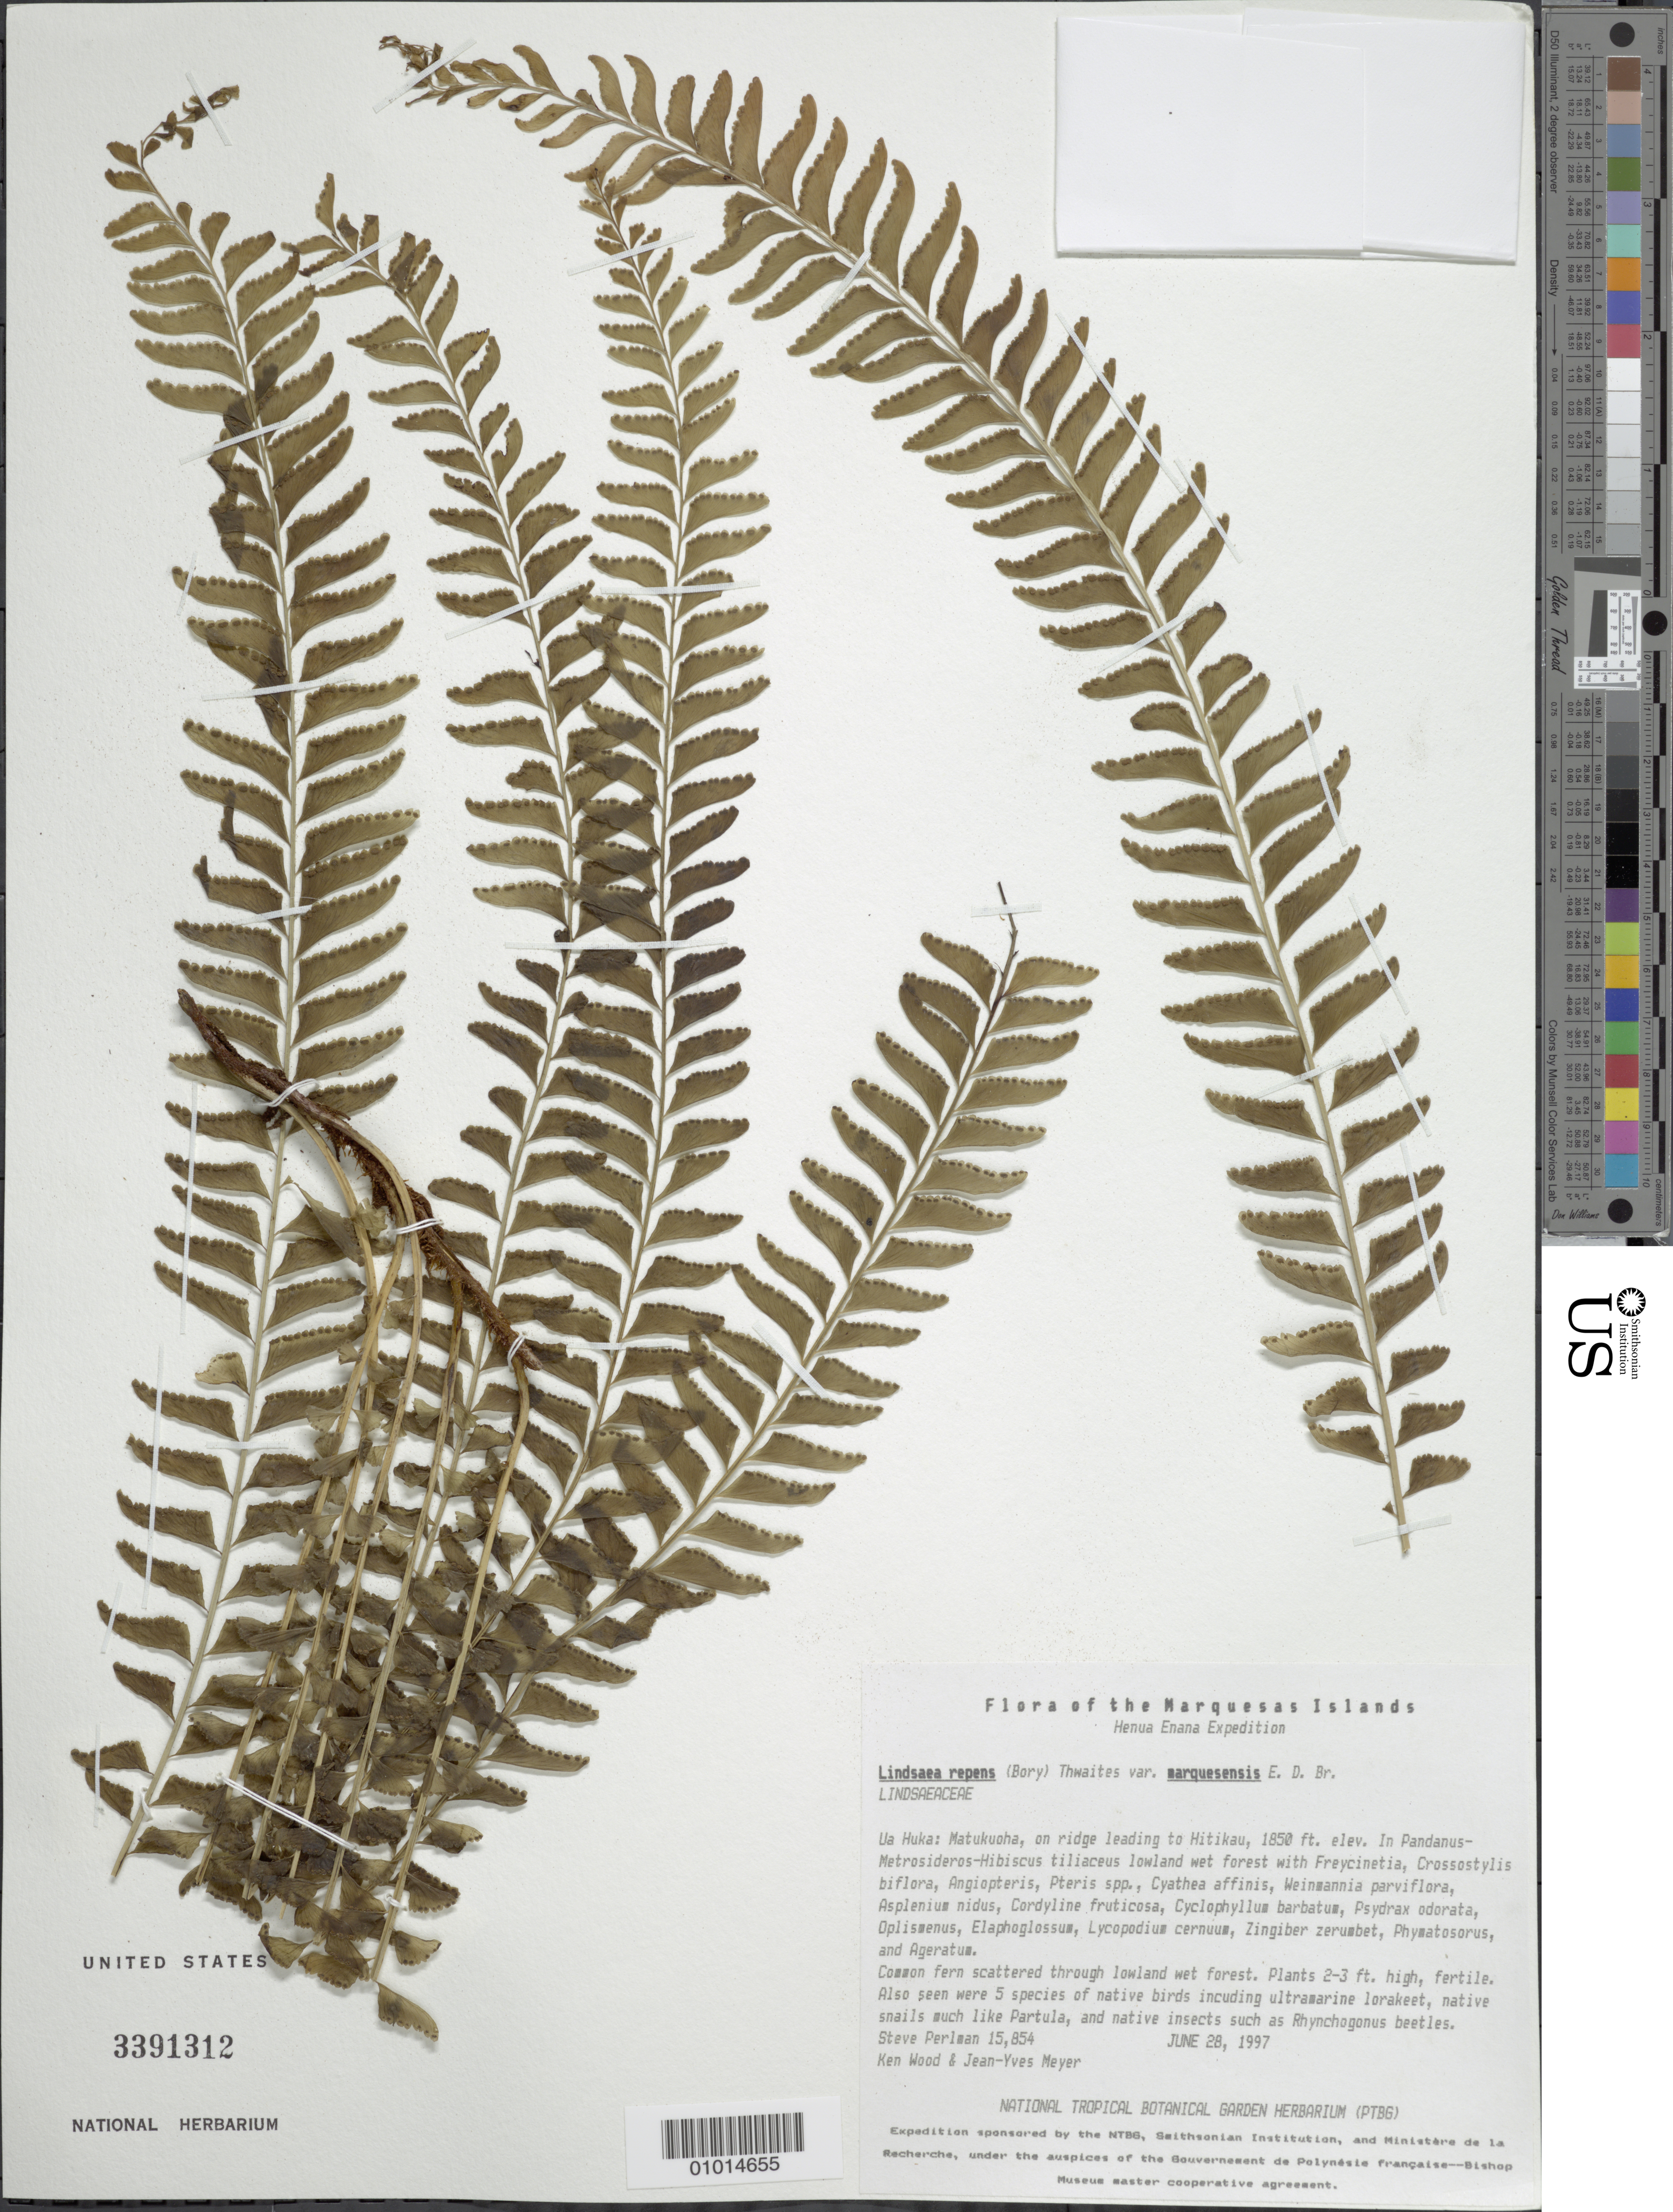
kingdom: Plantae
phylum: Tracheophyta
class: Polypodiopsida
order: Polypodiales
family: Lindsaeaceae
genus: Lindsaea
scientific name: Lindsaea repens var. marquesensis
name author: E.D. Br.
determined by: Wood, Kenneth R.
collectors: S. P. Perlman, K. R. Wood & J.-Y. Meyer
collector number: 15854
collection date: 1997-06-28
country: French Polynesia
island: Ua Huka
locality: Matukuoha, on ridge leading to Hitikau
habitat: In Pandanus - Metrosideros - Hibiscus tiliaceus lowland wet forest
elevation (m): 564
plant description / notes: Also seen were 5 species of native birds incuding ultramarine lorakeet, native snails much like Partula, and native insects, Rhincogonus beetles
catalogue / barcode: US 3391312